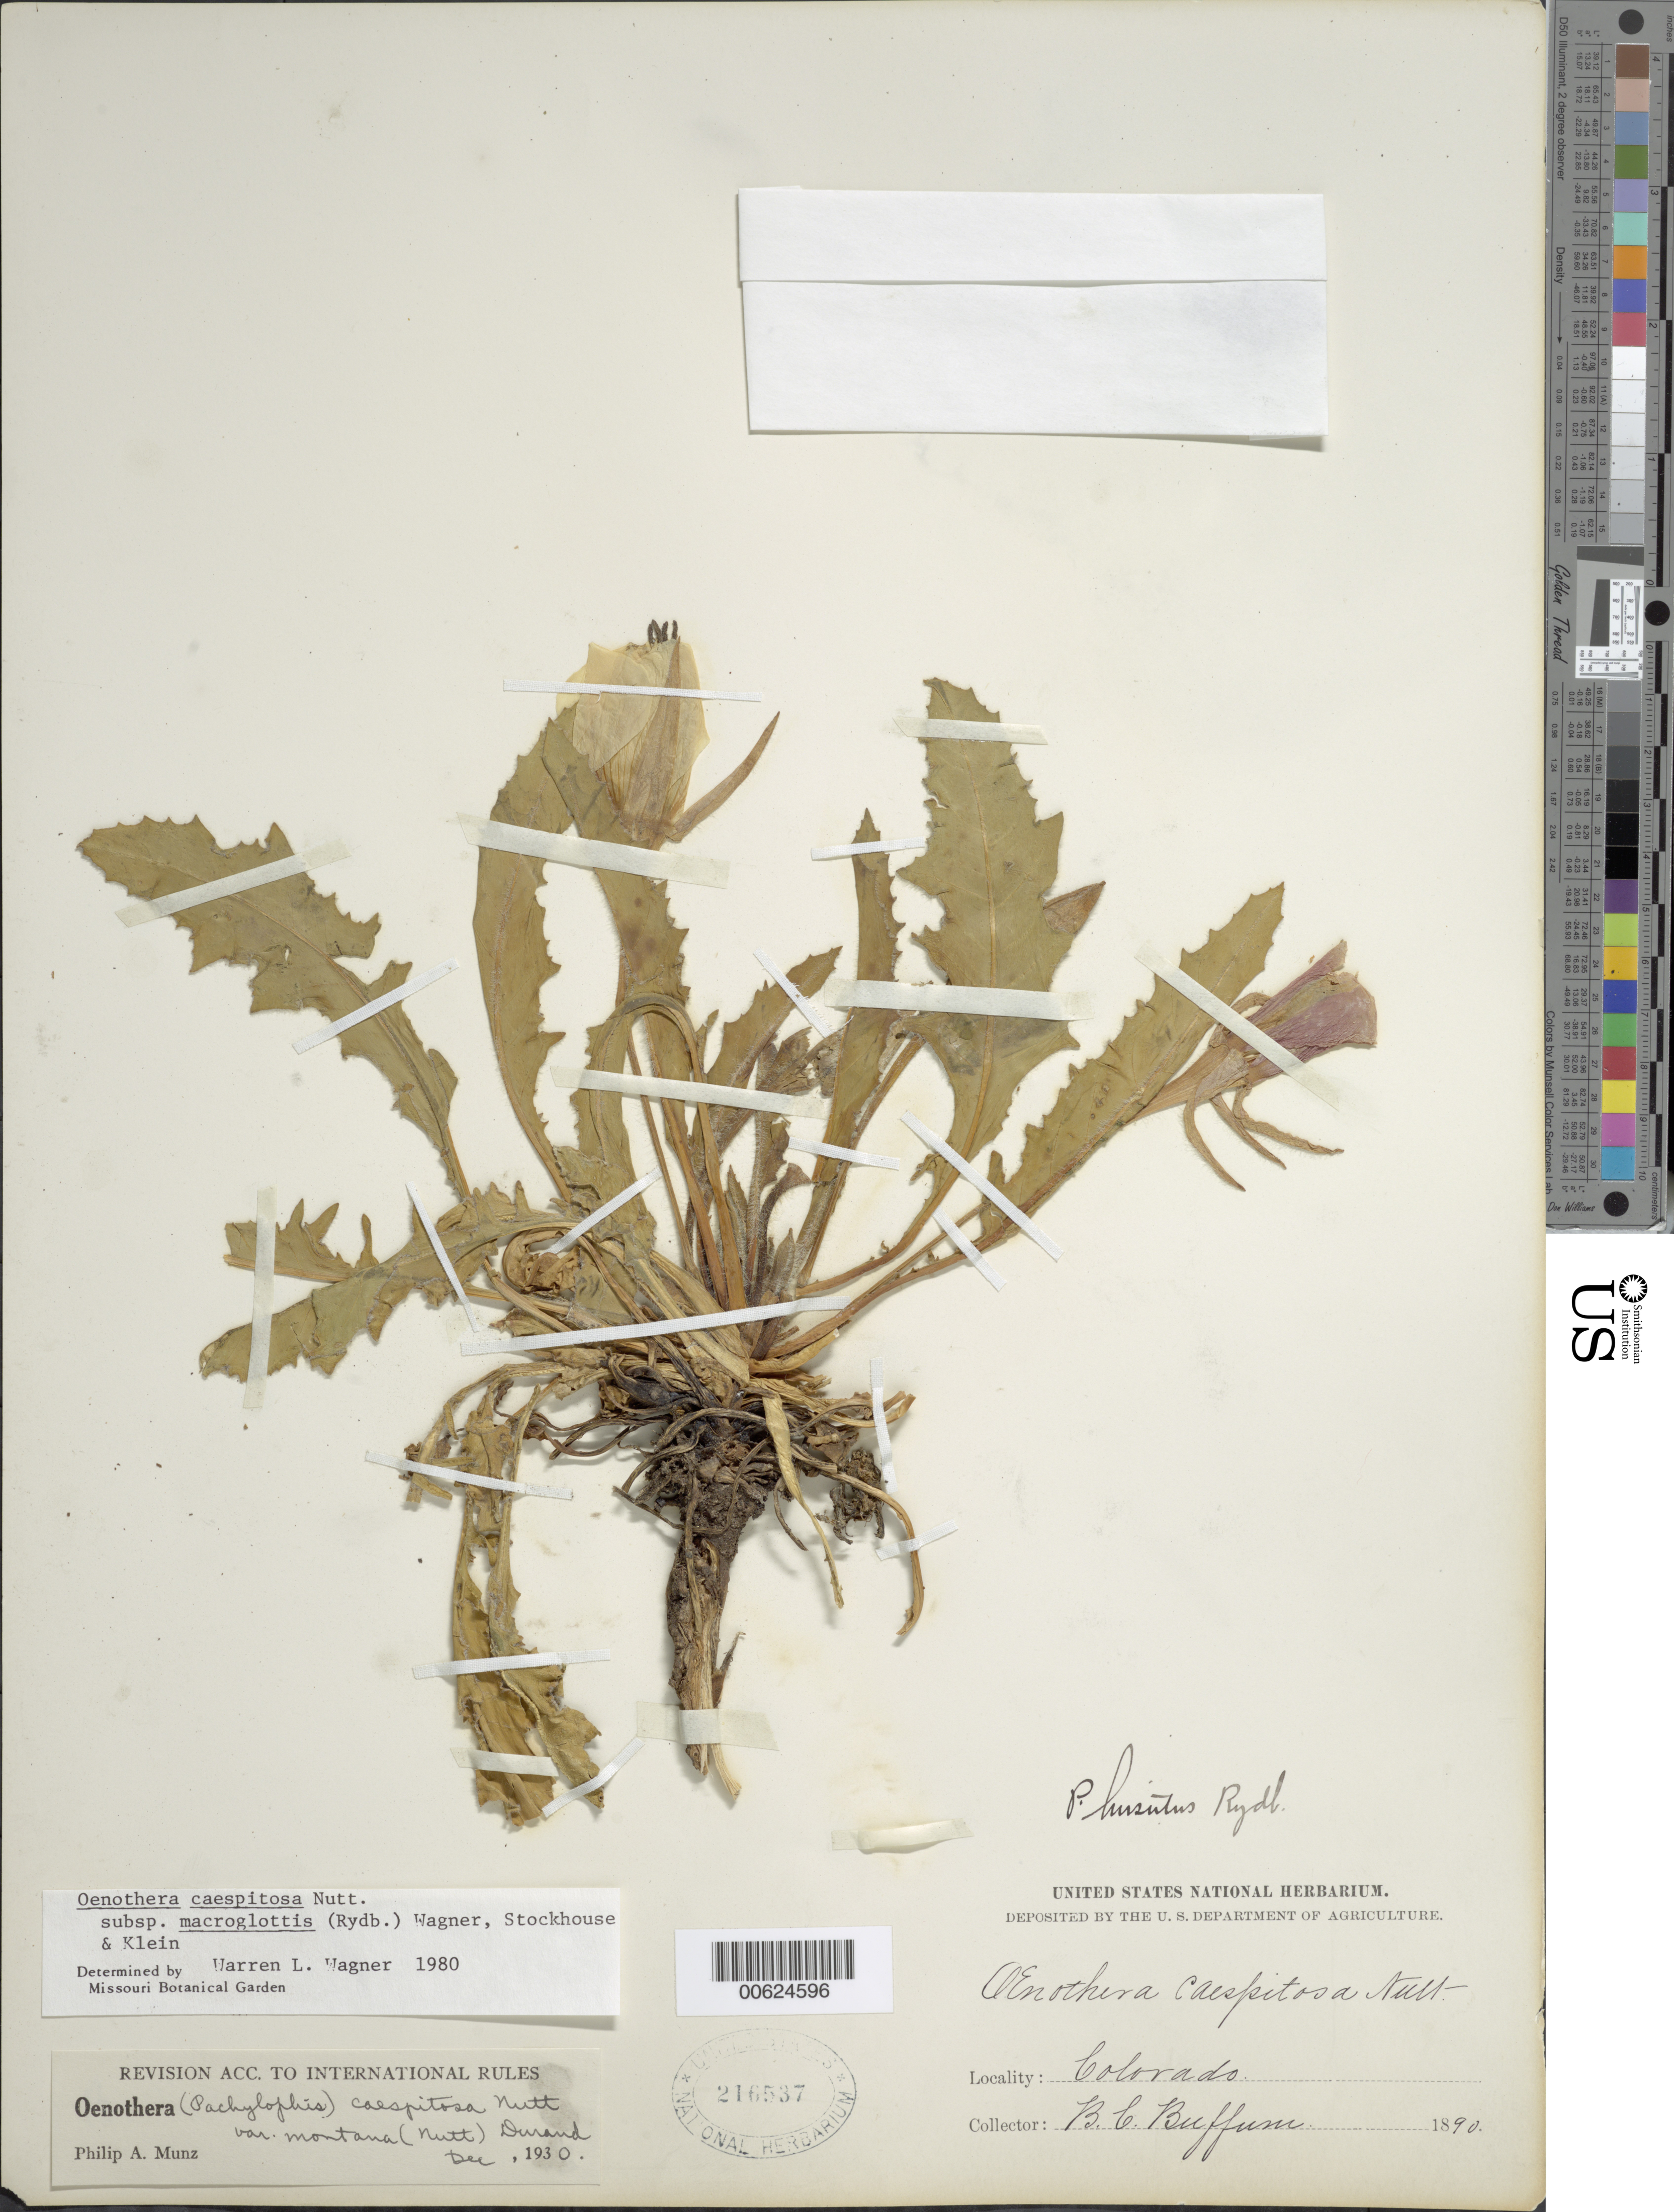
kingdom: Plantae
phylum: Tracheophyta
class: Magnoliopsida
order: Myrtales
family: Onagraceae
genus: Oenothera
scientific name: Oenothera cespitosa subsp. macroglottis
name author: (Rydb.) W.L. Wagner et al.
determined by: Wagner, W. L., (BOT), Smithsonian Institution - National Museum of Natural History (UNITED STATES)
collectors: B. Buffum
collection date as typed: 1890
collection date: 1890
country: United States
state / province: Colorado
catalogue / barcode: US 216537